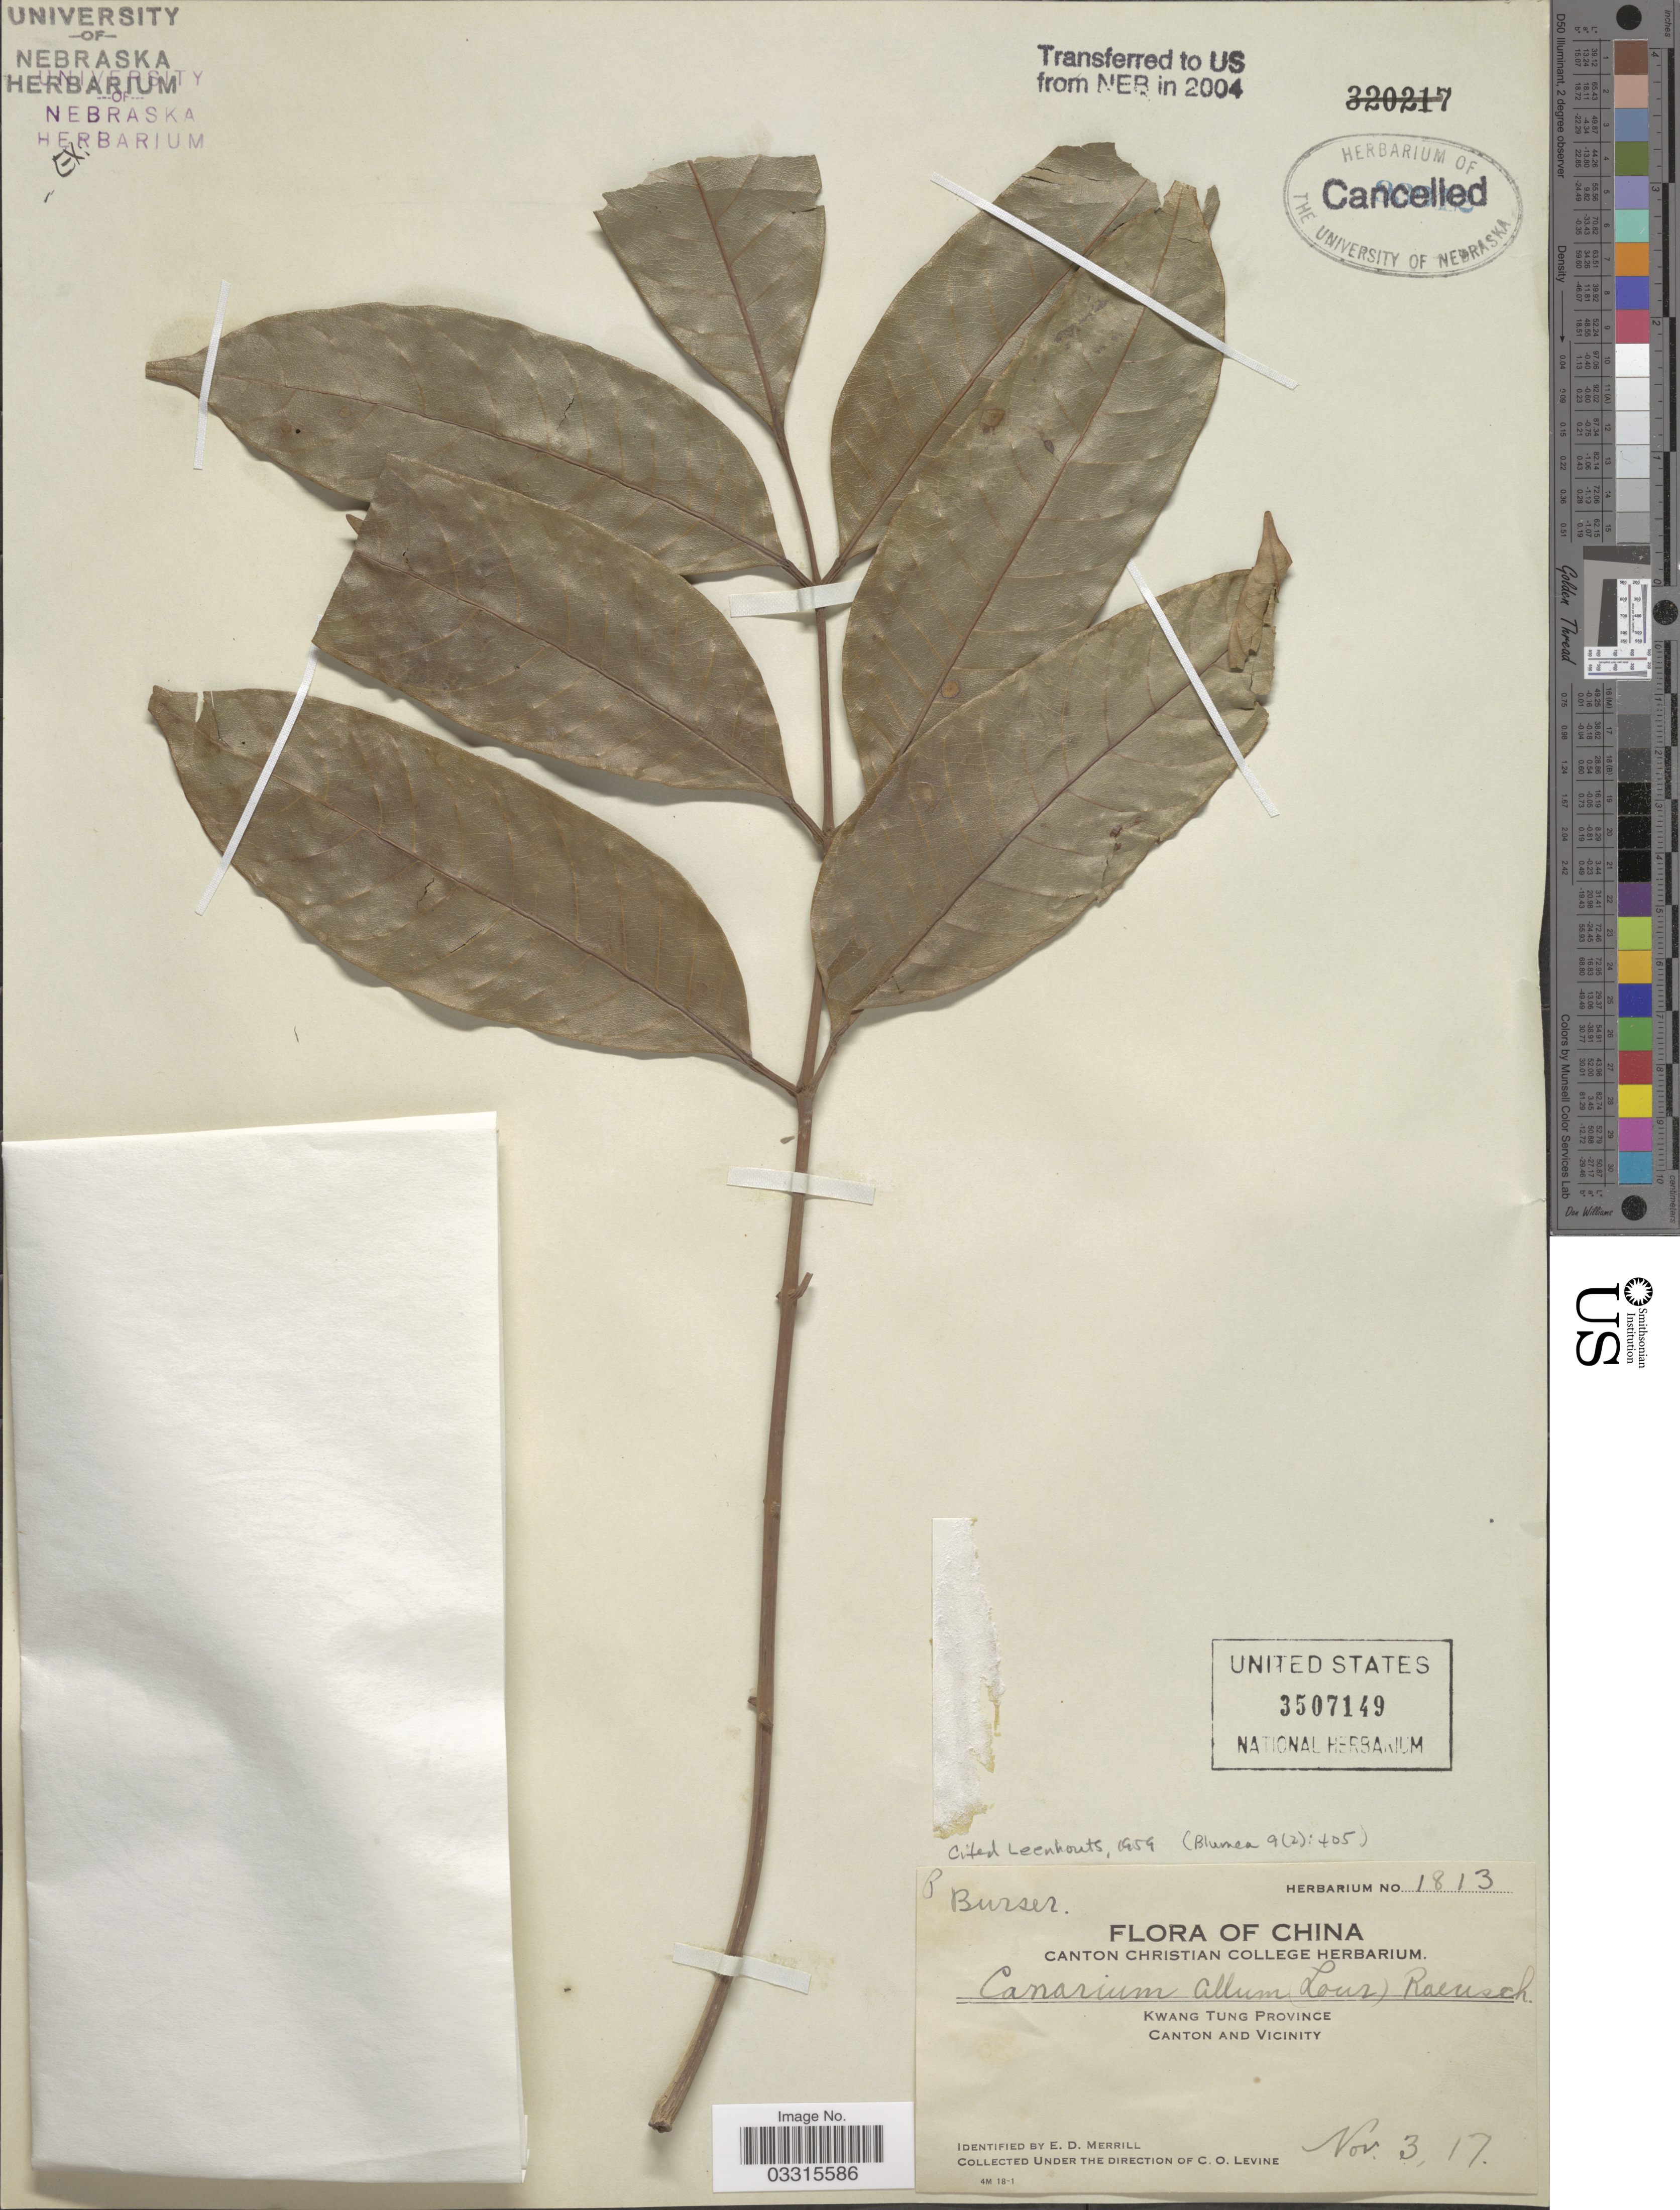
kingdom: Plantae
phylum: Tracheophyta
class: Magnoliopsida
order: Sapindales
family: Burseraceae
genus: Canarium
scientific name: Canarium album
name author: Leenh.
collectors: C. O. Levine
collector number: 1813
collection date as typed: Transcribed d/m/y: 3/11/17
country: China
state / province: Guangdong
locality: Kwang Tung Province. Canton and Vicinity.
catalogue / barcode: US 3507149